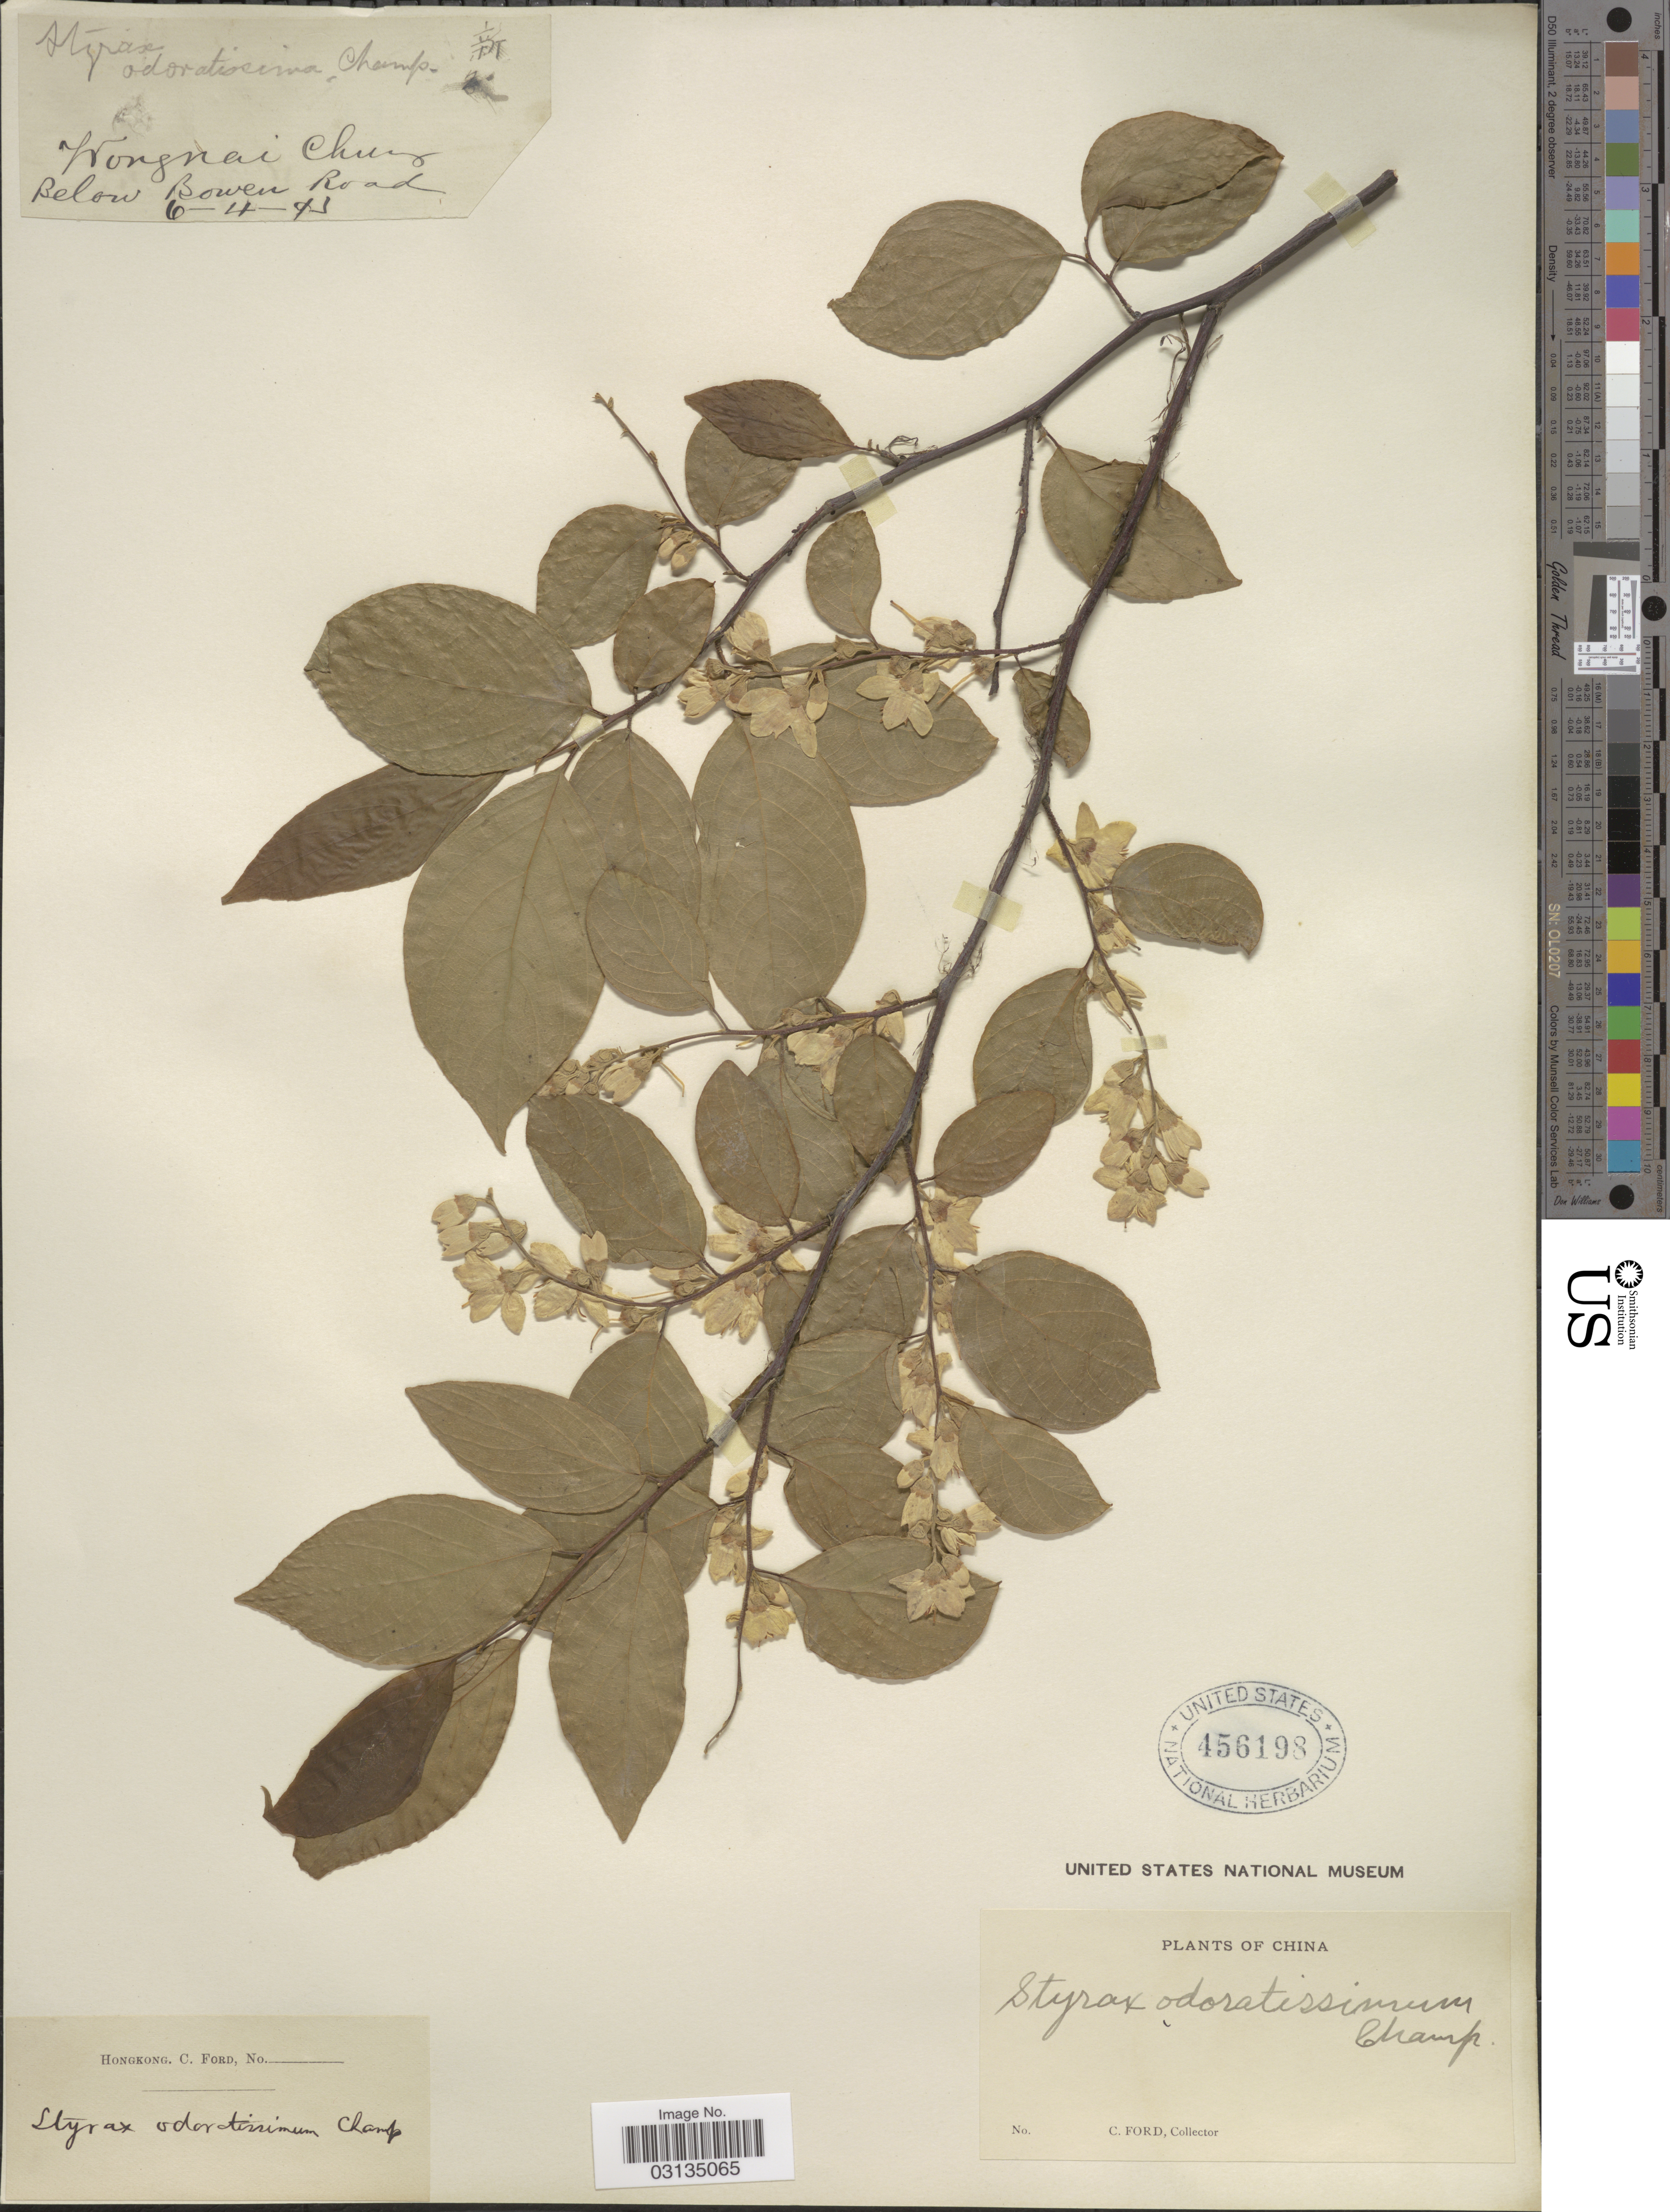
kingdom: Plantae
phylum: Tracheophyta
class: Magnoliopsida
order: Ericales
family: Styracaceae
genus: Styrax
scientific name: Styrax odoratissimus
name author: Champ. ex Benth.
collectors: C. Ford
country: China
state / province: Hong Kong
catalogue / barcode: US 456198